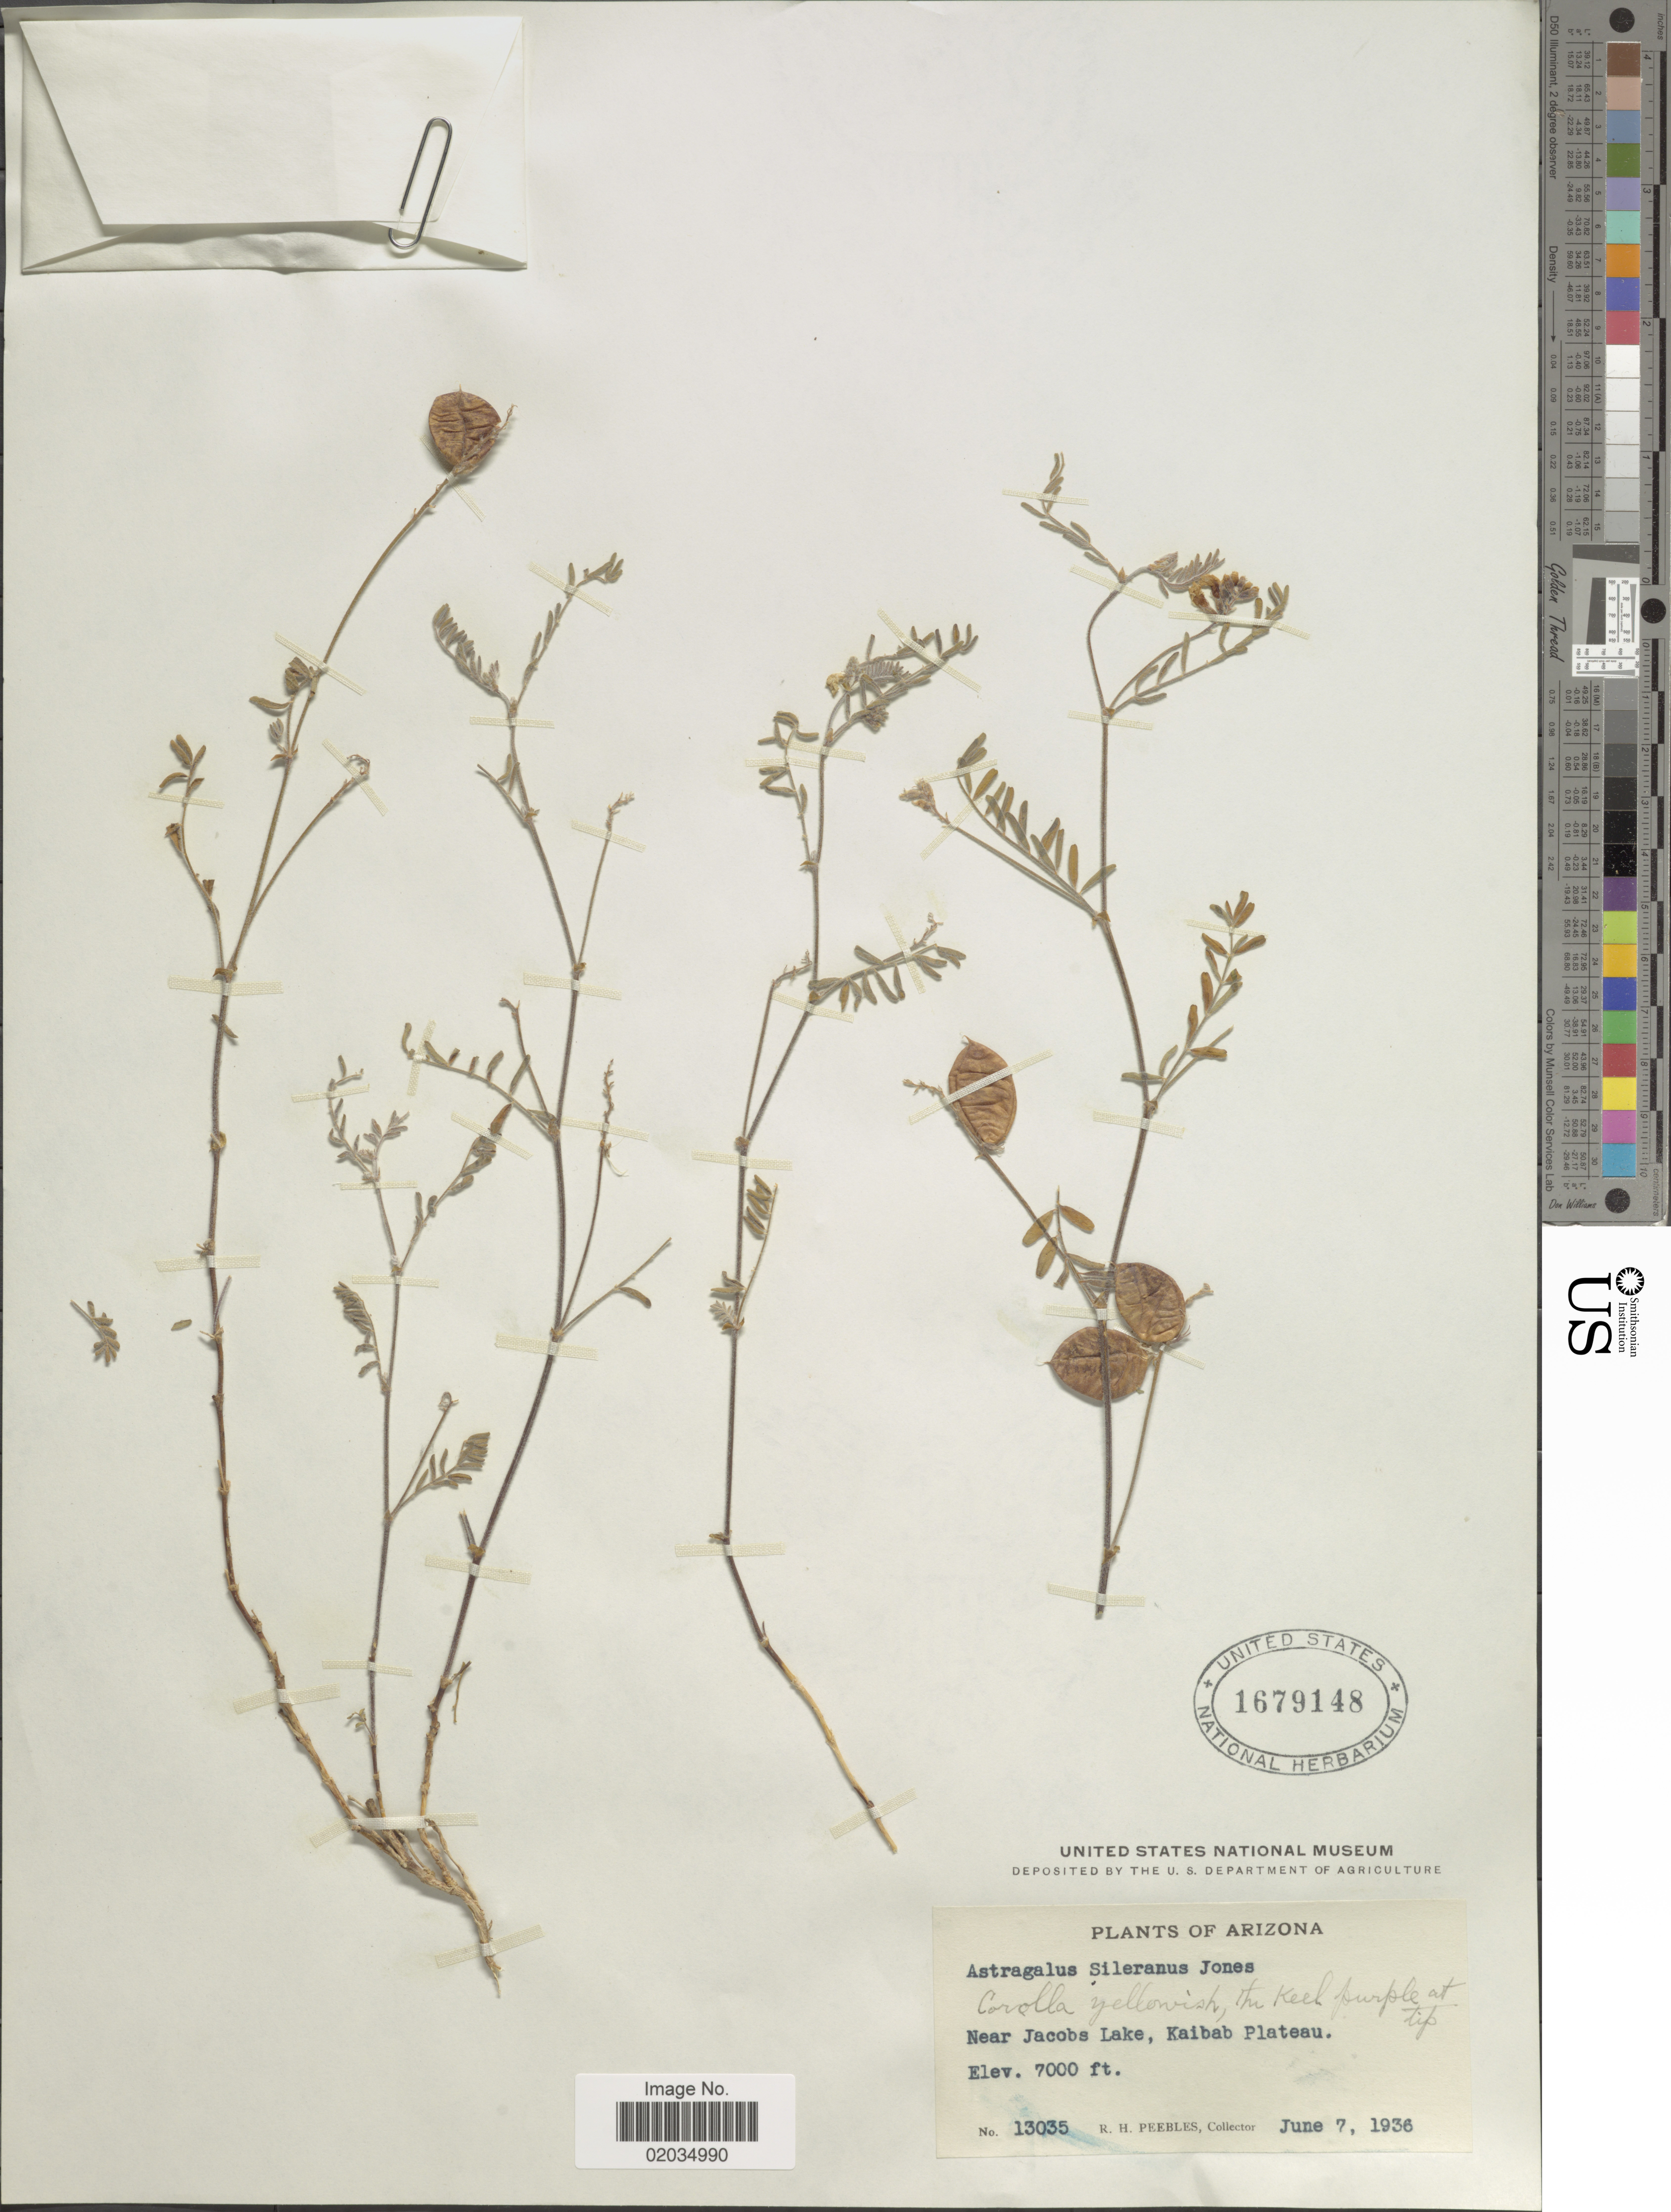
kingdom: Plantae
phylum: Tracheophyta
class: Magnoliopsida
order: Fabales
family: Fabaceae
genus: Astragalus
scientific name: Astragalus subcinereus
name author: A. Gray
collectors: R. H. Peebles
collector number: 13035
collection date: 1936-06-07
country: United States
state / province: Arizona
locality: Near Jacobs Lake, Kaibab Plateau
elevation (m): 2134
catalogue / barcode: US 1679148